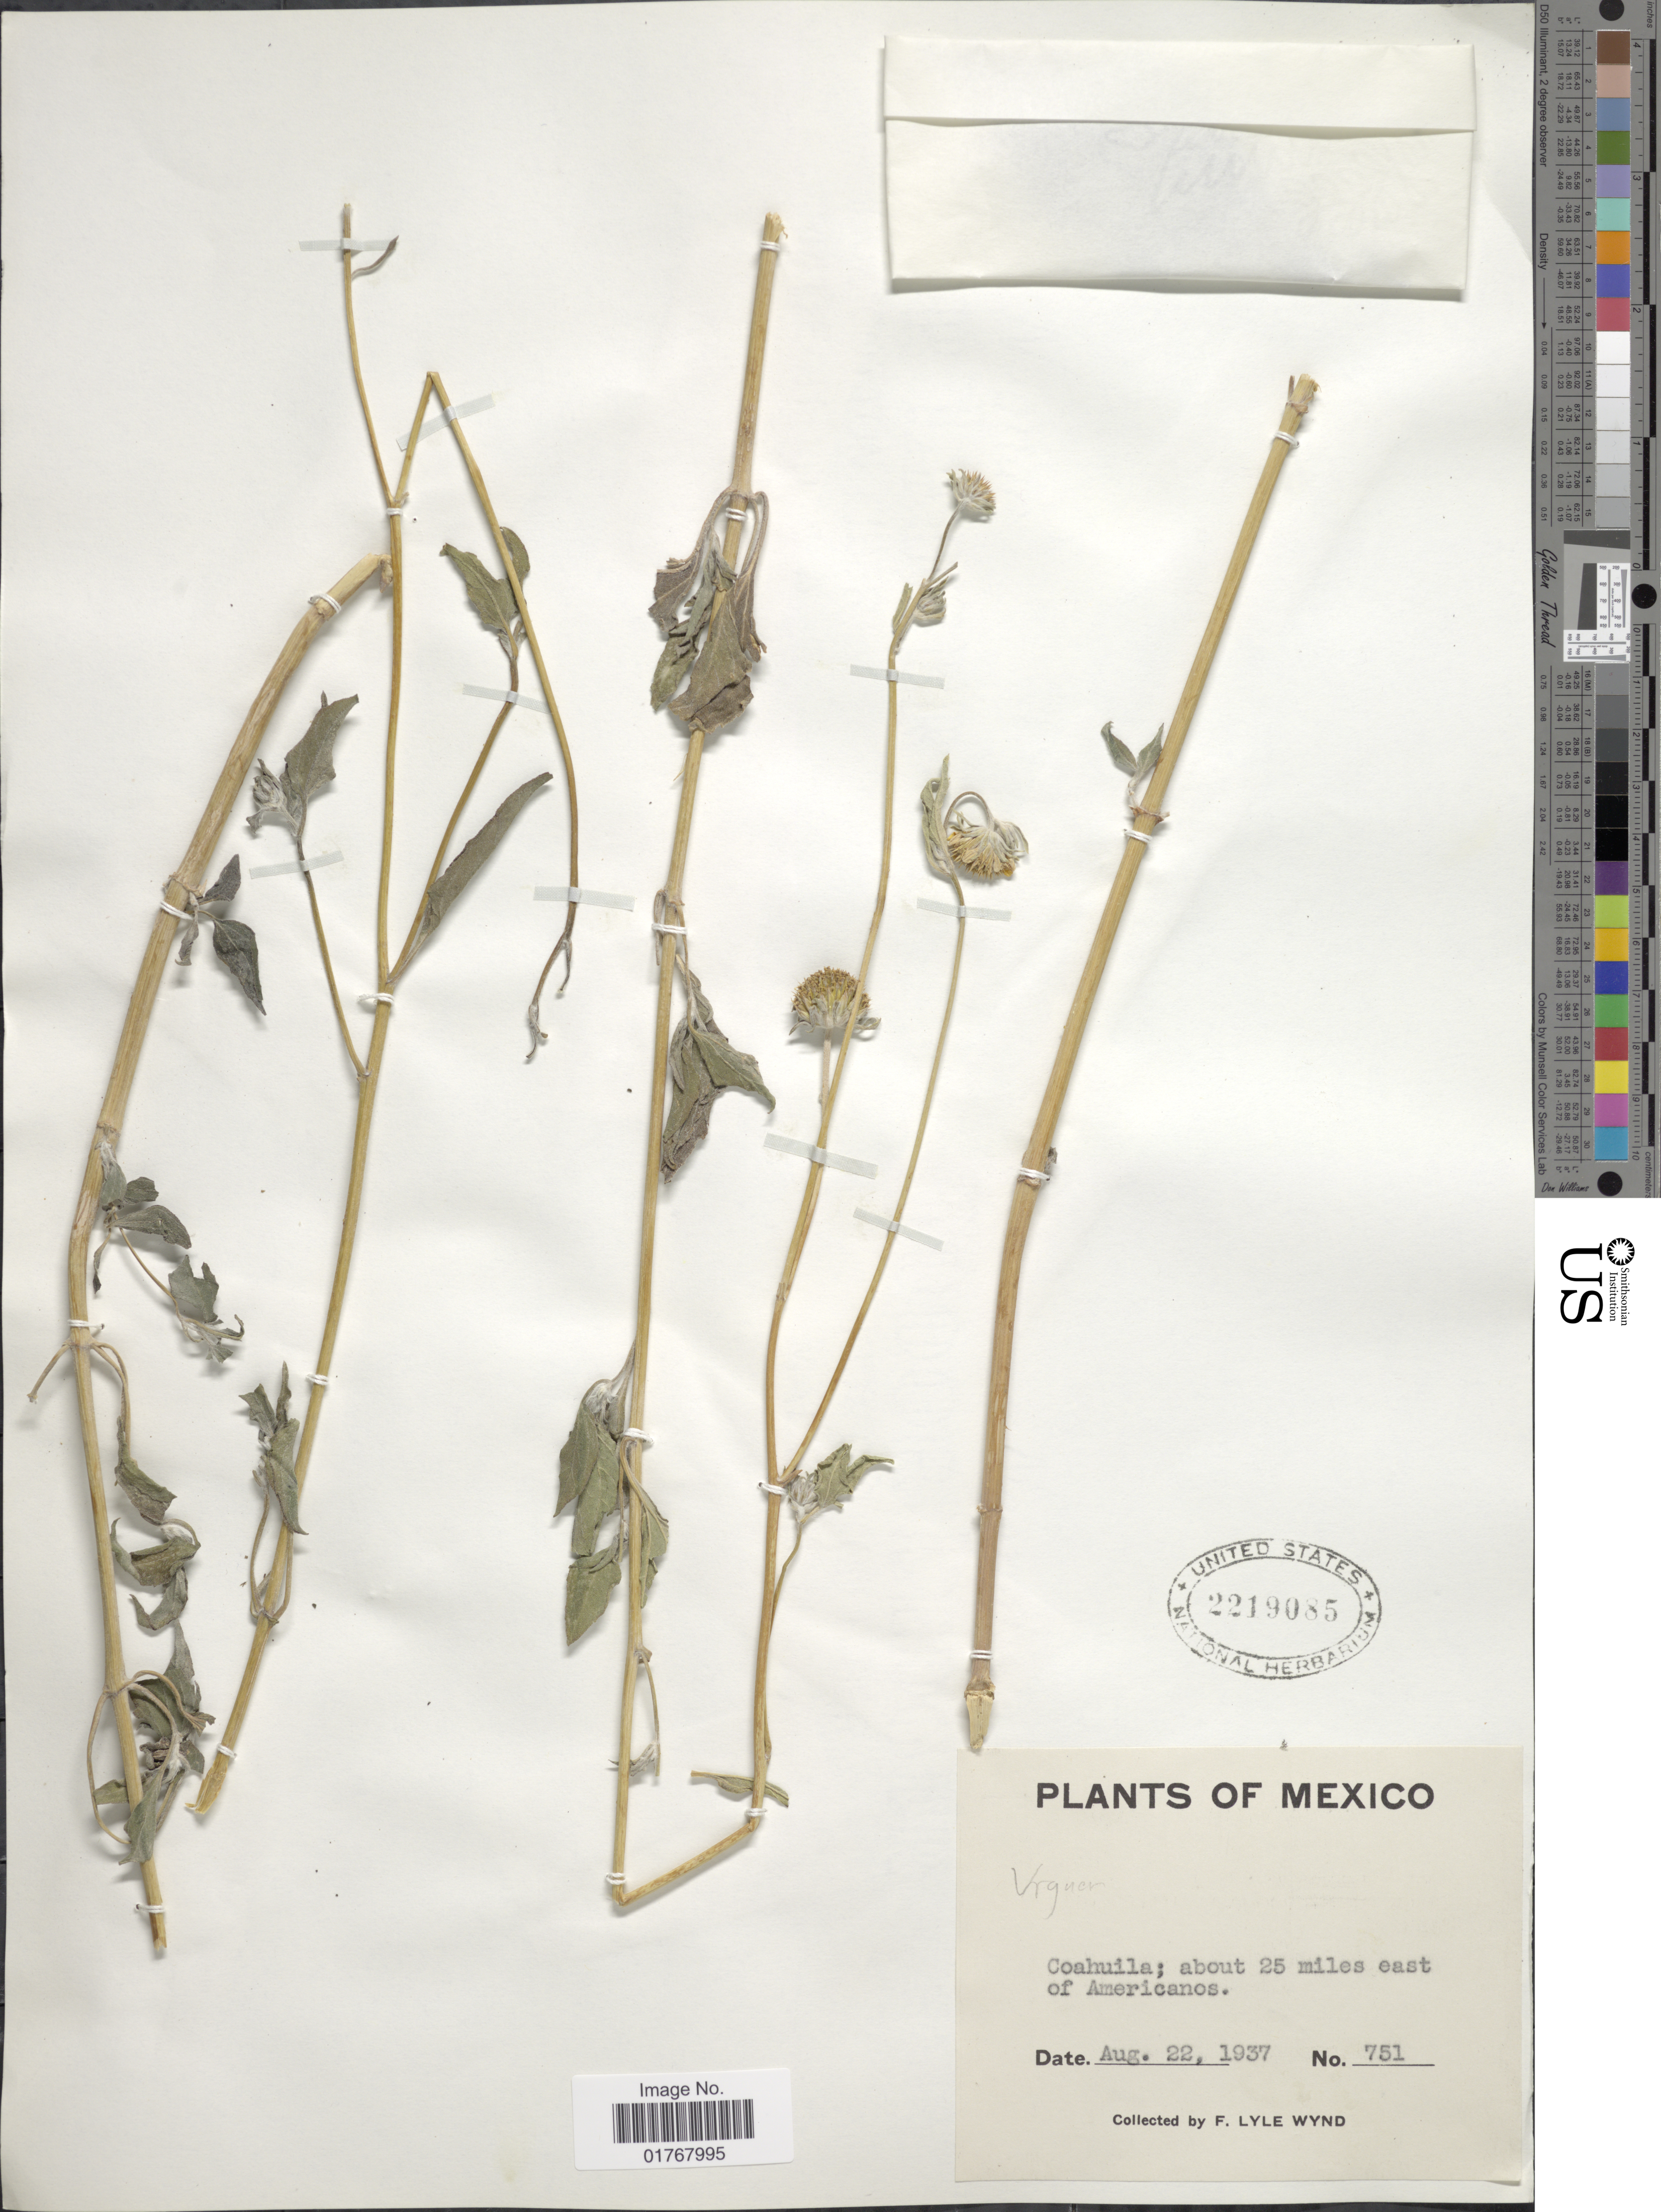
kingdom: Plantae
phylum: Tracheophyta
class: Magnoliopsida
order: Asterales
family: Asteraceae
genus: Viguiera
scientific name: Viguiera dentata var. brevipes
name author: (DC.) S.F. Blake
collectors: F. L. Wynd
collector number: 751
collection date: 1937-08-22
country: Mexico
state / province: Coahuila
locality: About 25 miles east of Americanos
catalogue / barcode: US 2219085